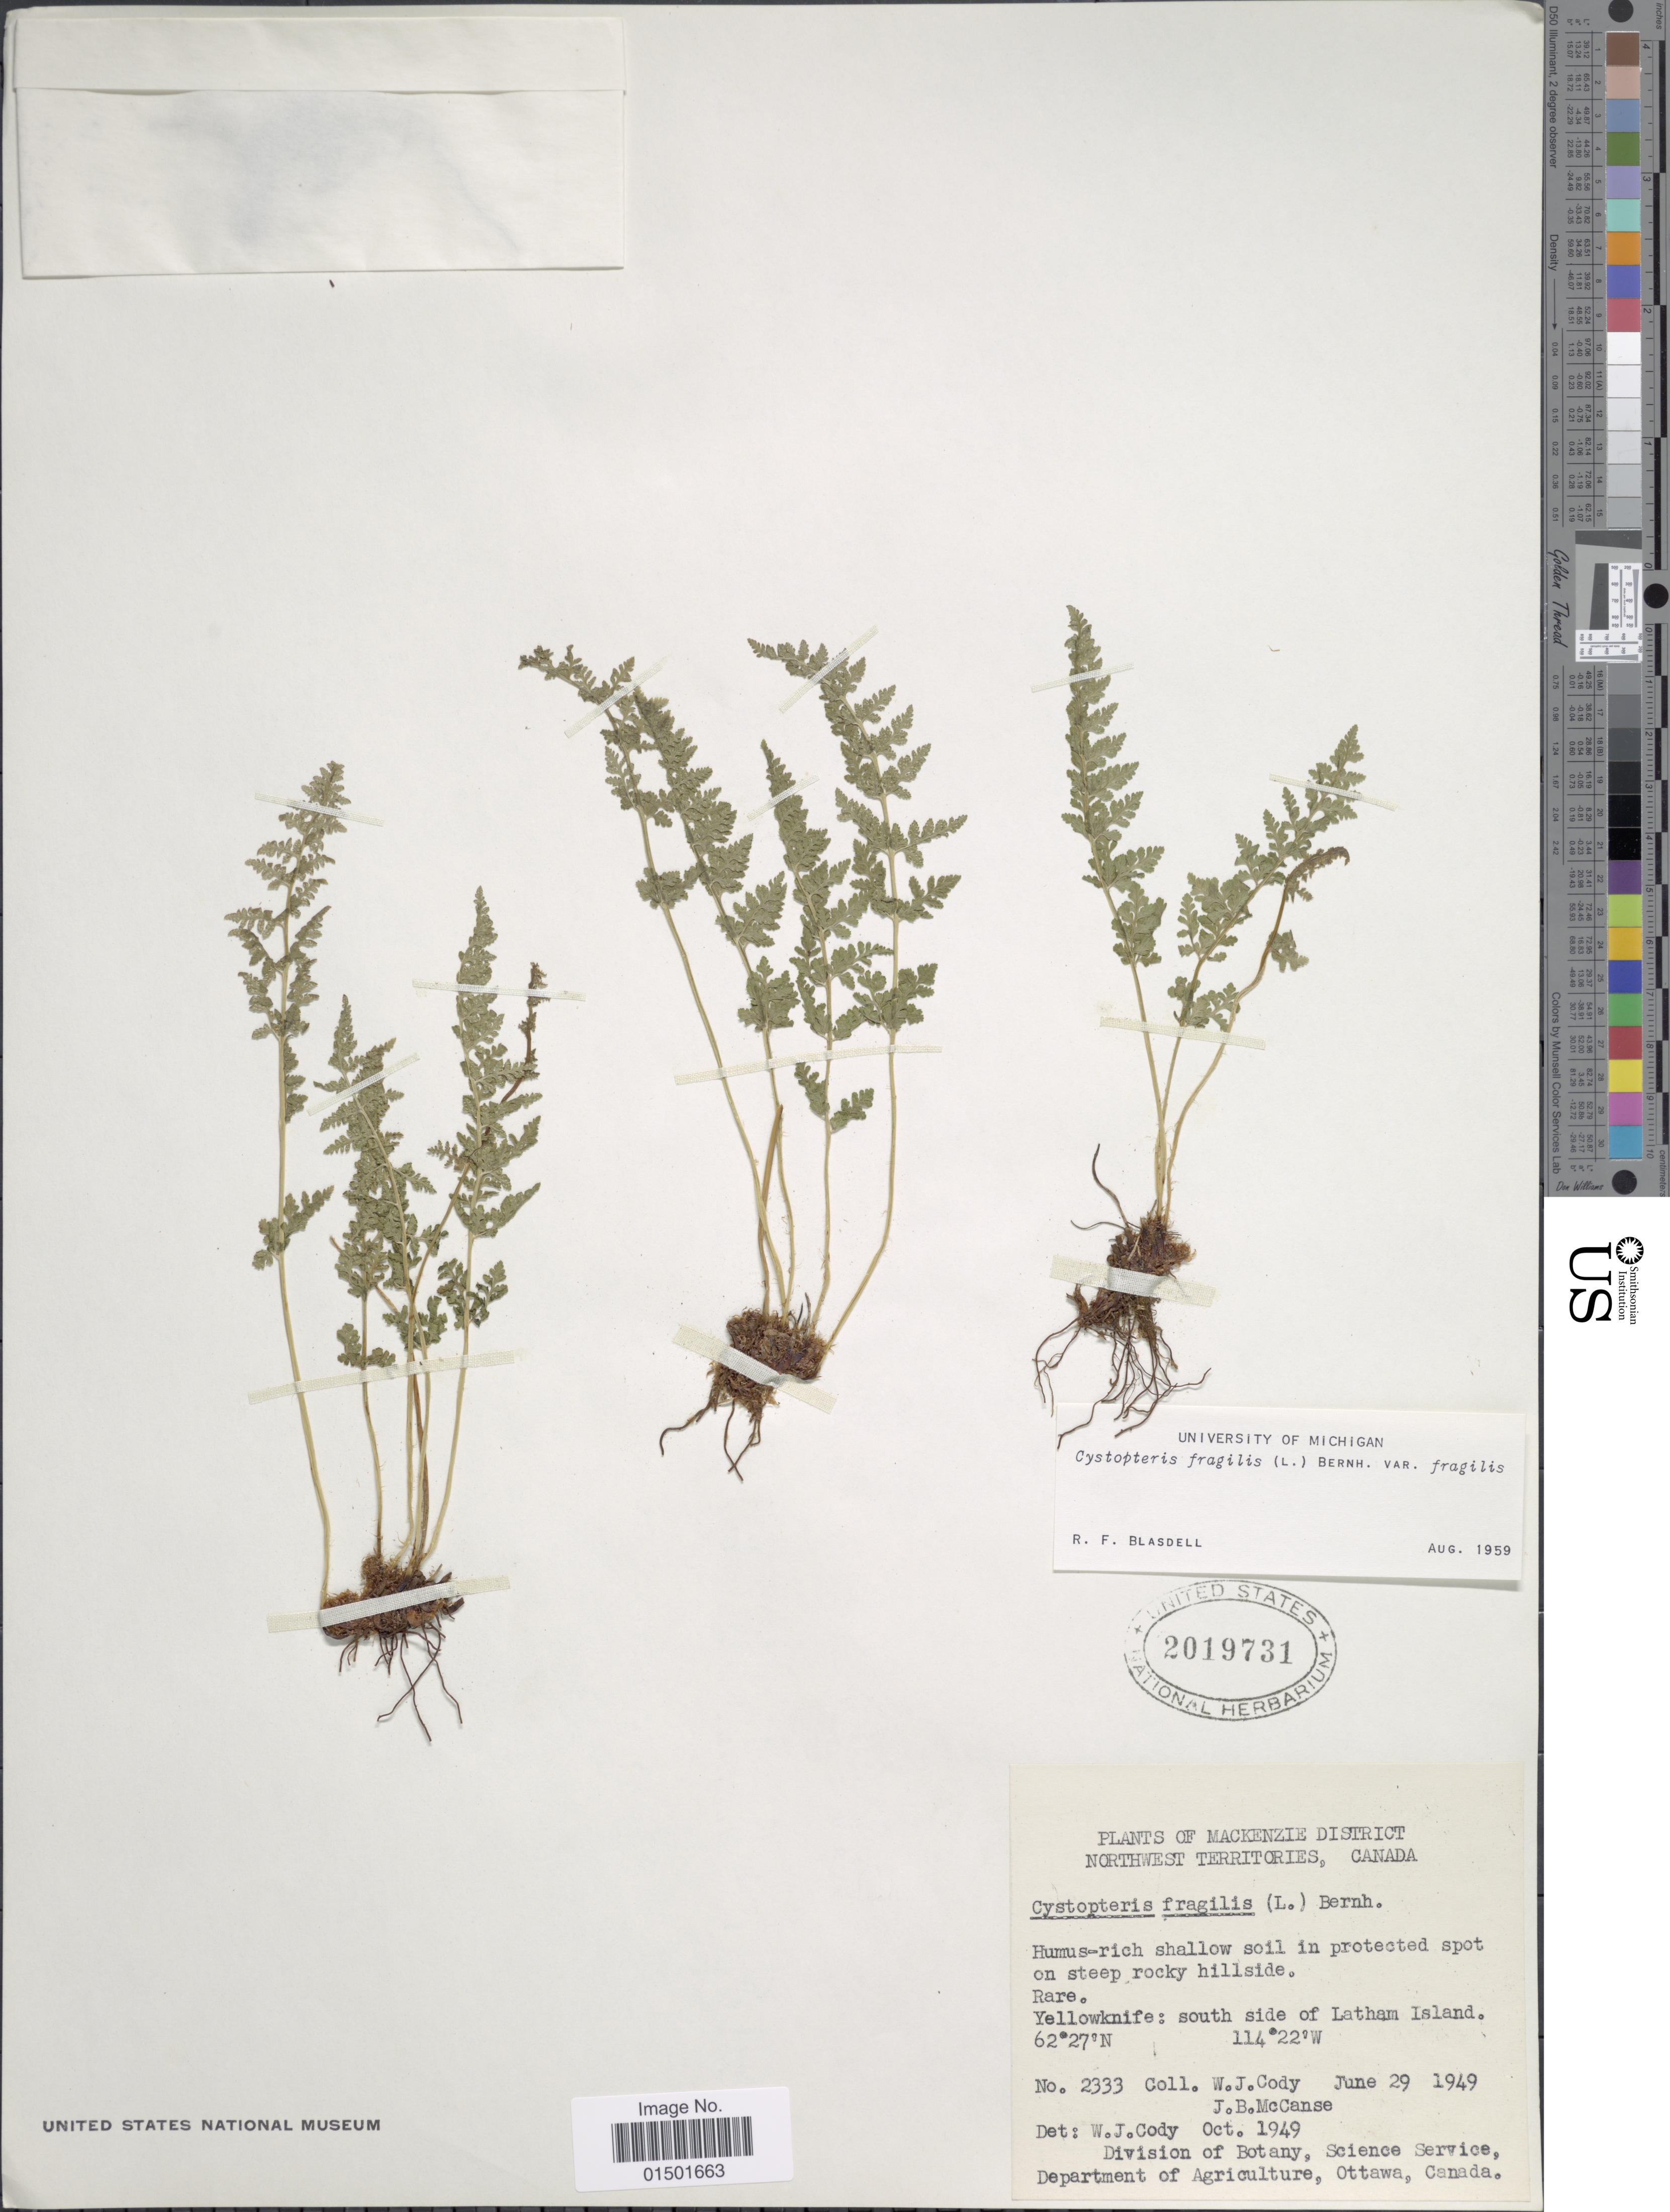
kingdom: Plantae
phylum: Tracheophyta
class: Polypodiopsida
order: Polypodiales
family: Cystopteridaceae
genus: Cystopteris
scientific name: Cystopteris fragilis var. fragilis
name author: (L.) Bernh.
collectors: W. Cody & J. McCanse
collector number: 2333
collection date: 1949-06-29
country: Canada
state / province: Northwest Territories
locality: Mackenzie District. Yellowknife: south side of Latham Island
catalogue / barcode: US 2019731